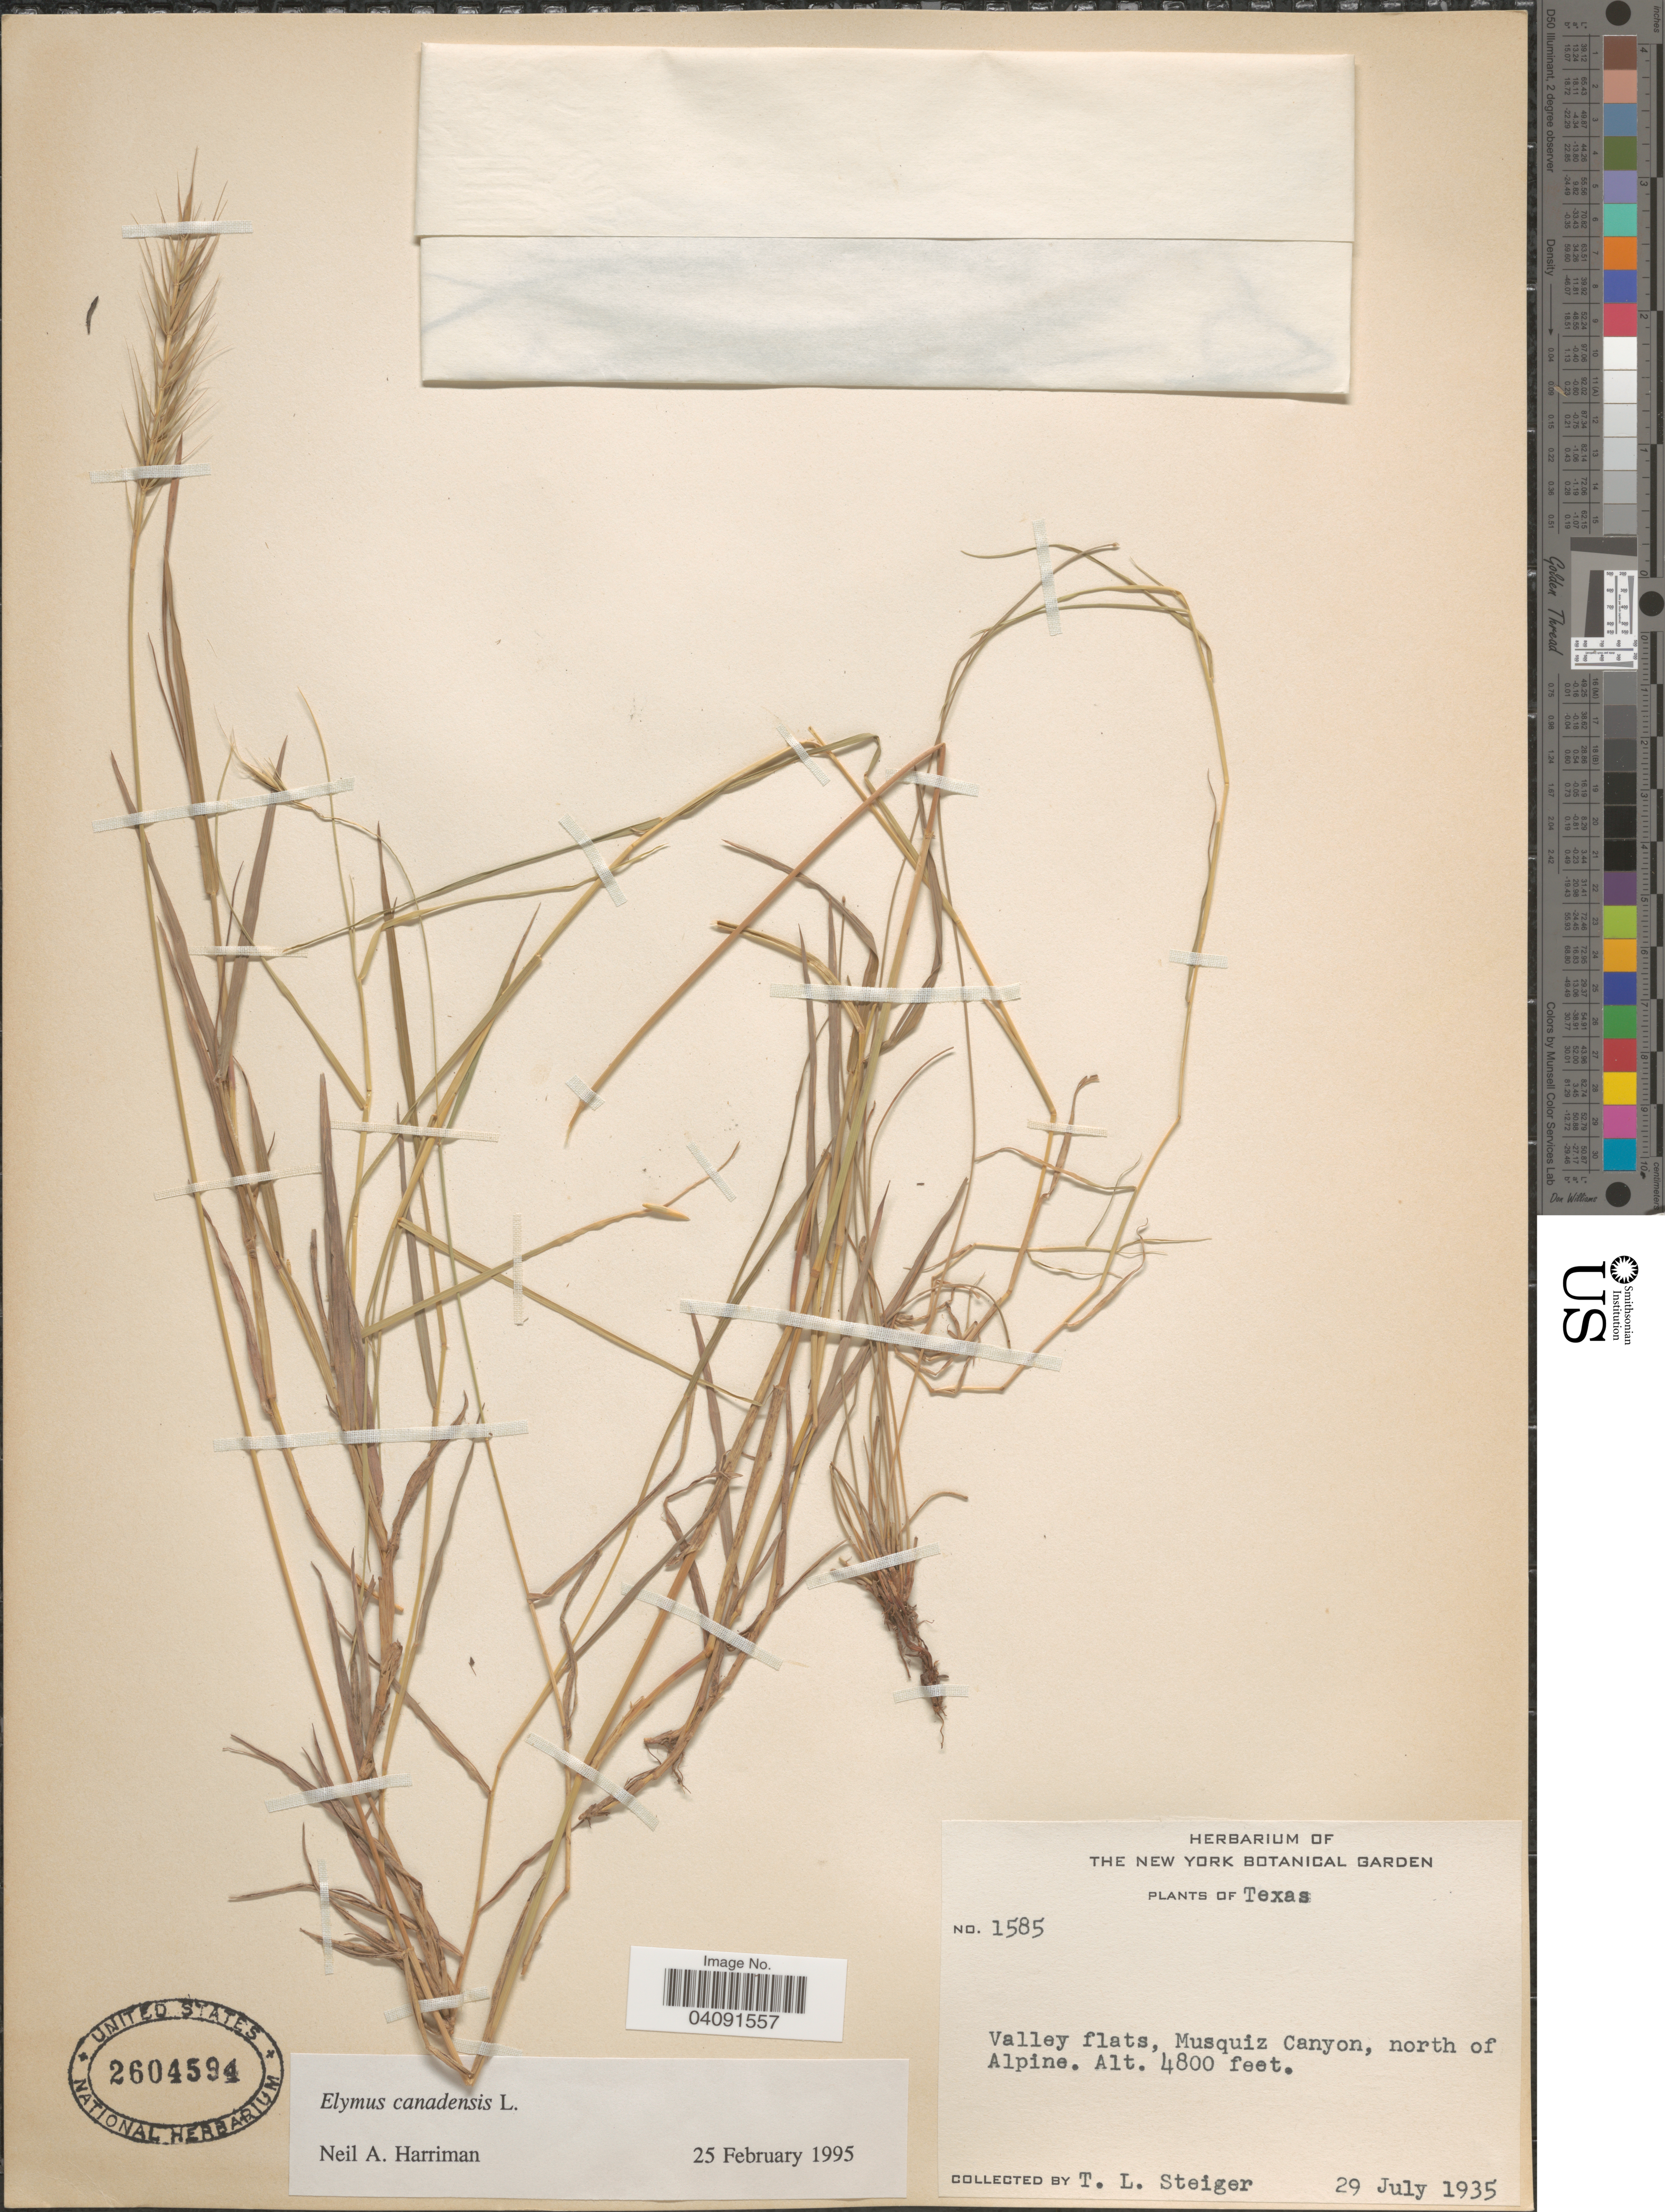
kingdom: Plantae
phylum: Tracheophyta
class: Liliopsida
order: Poales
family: Poaceae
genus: Elymus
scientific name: Elymus canadensis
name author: L.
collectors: T. Steiger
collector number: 1585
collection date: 1935-07-29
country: United States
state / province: Texas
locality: Valley flats, Musquiz Canyon, north of Alpine.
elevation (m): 1463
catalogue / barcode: US 2604594